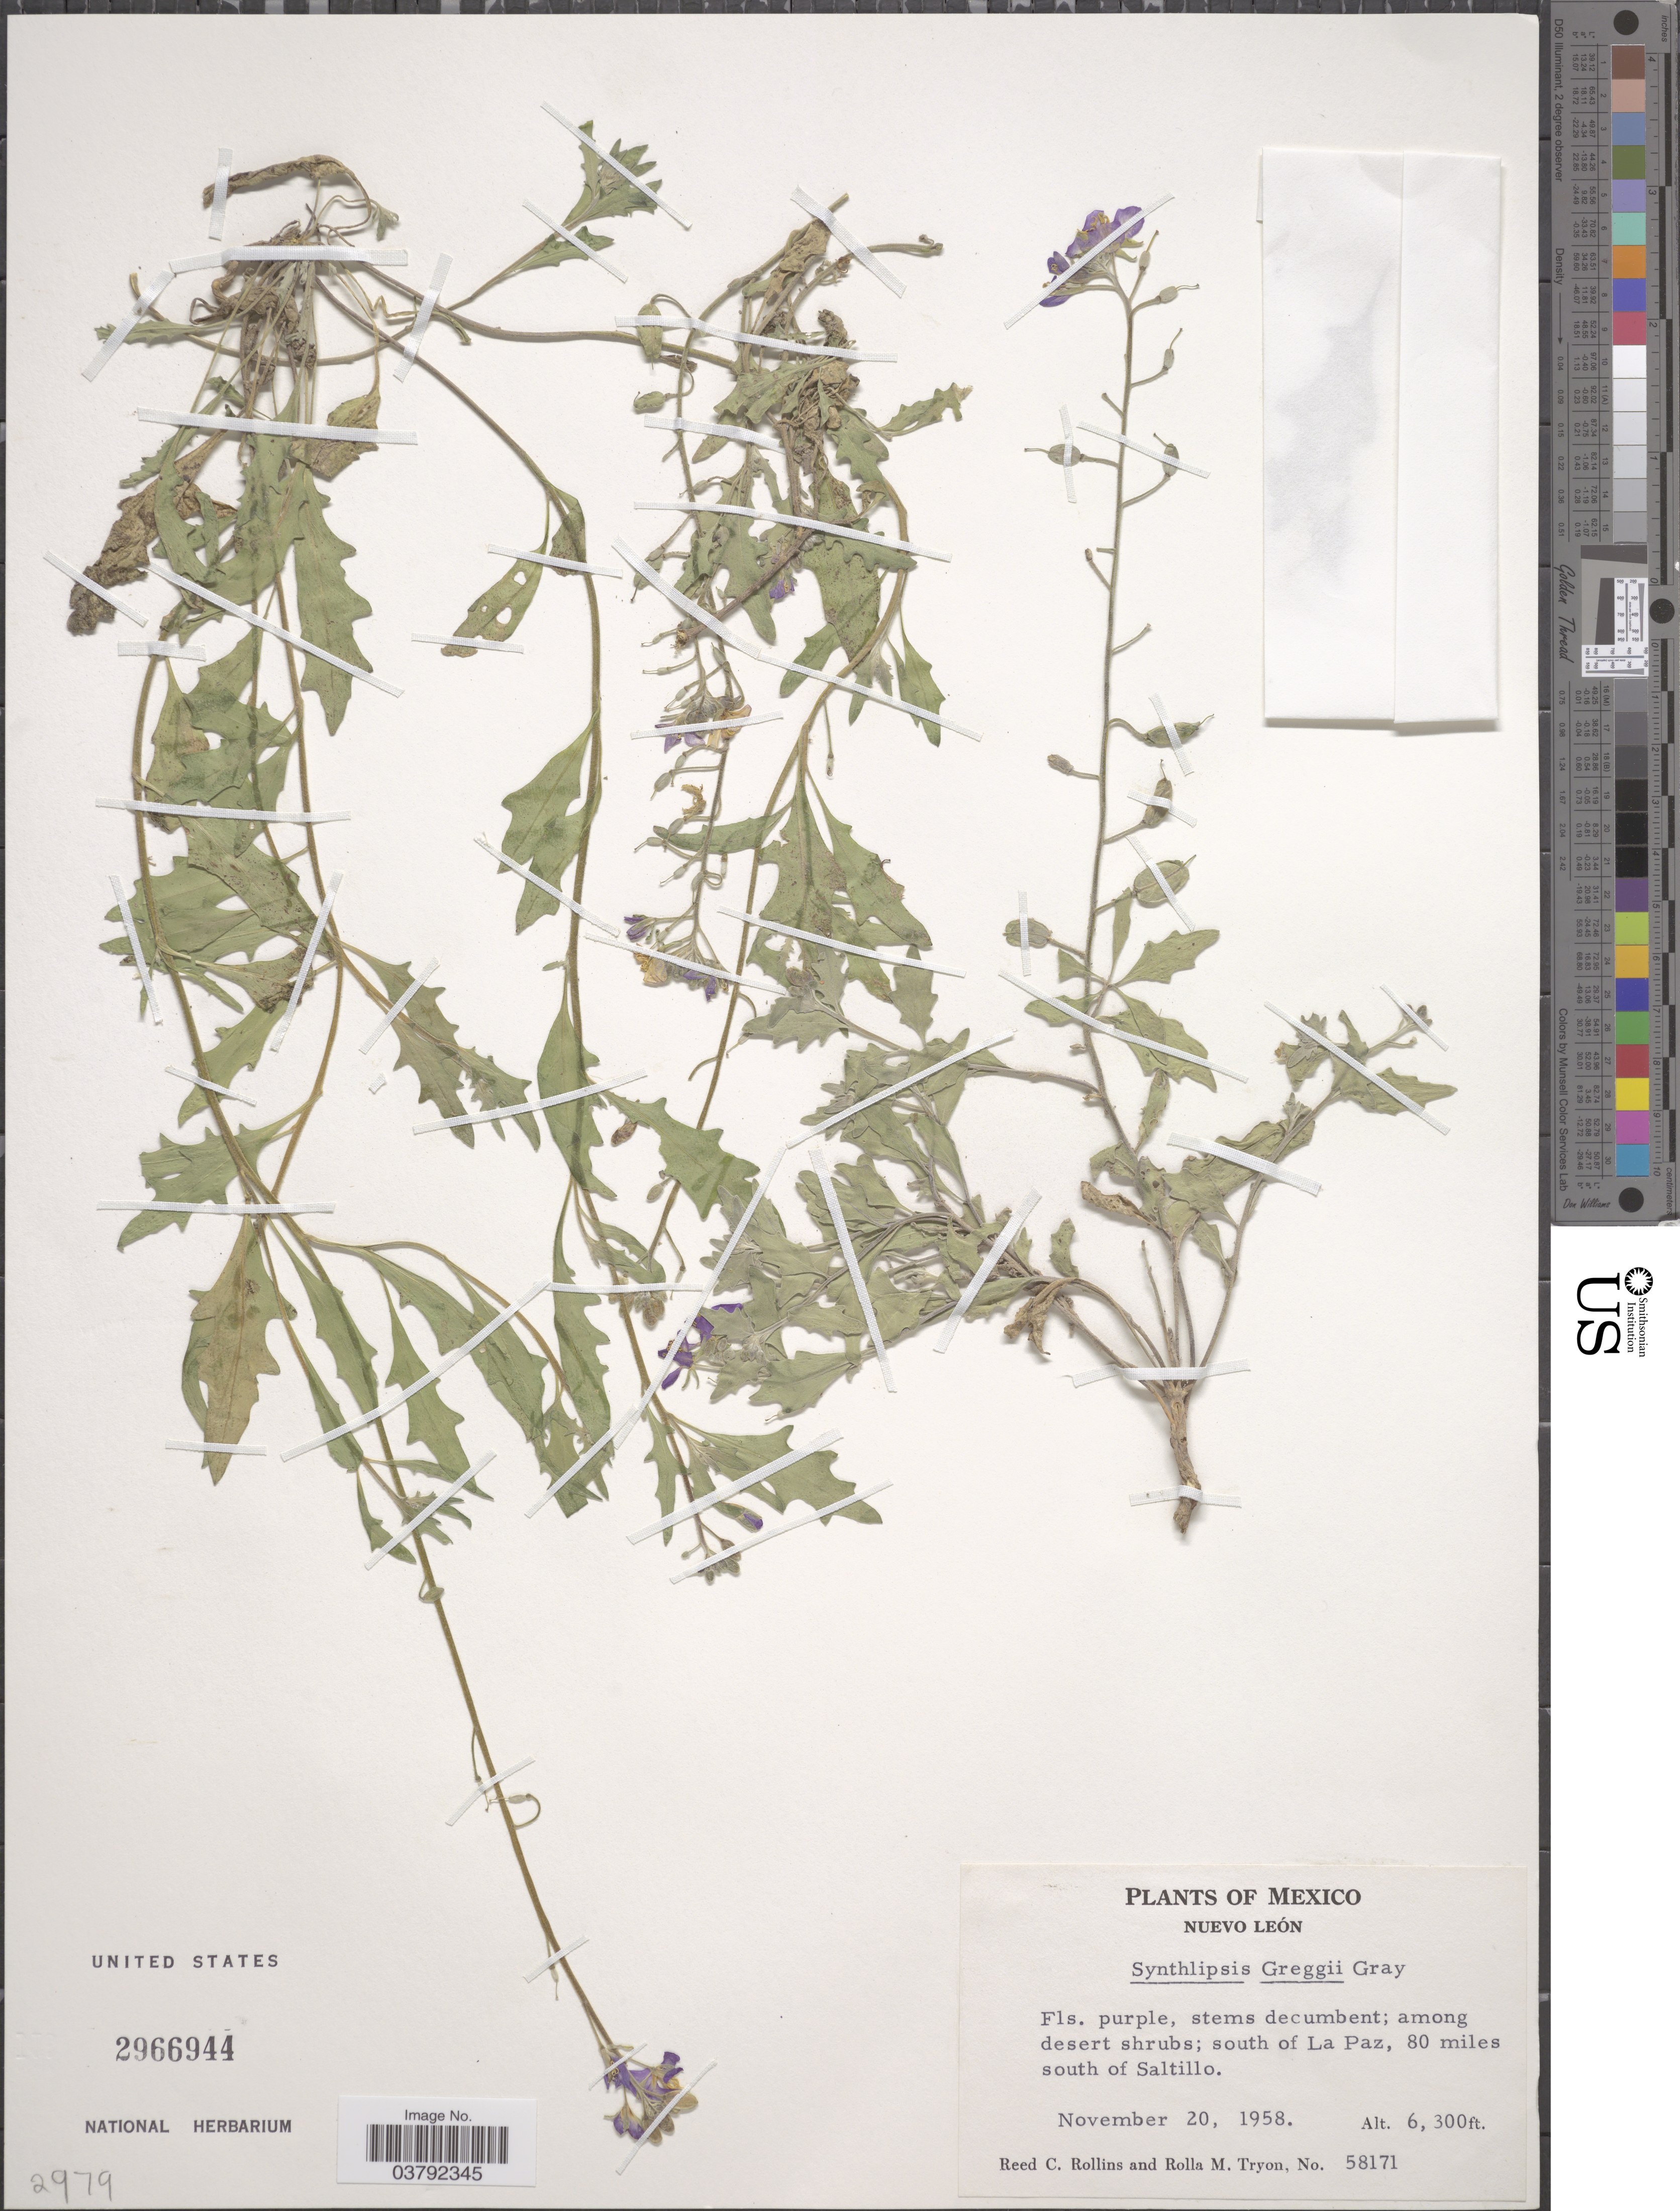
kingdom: Plantae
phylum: Tracheophyta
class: Magnoliopsida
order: Brassicales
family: Brassicaceae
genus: Synthlipsis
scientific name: Synthlipsis greggii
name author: A. Gray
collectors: R. C. Rollins & R. M. Tryon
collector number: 58171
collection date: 1958-11-20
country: Mexico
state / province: Nuevo León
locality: South of La Paz, 80 miles south of Saltillo.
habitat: among desert shrubs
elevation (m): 1920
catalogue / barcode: US 2966944